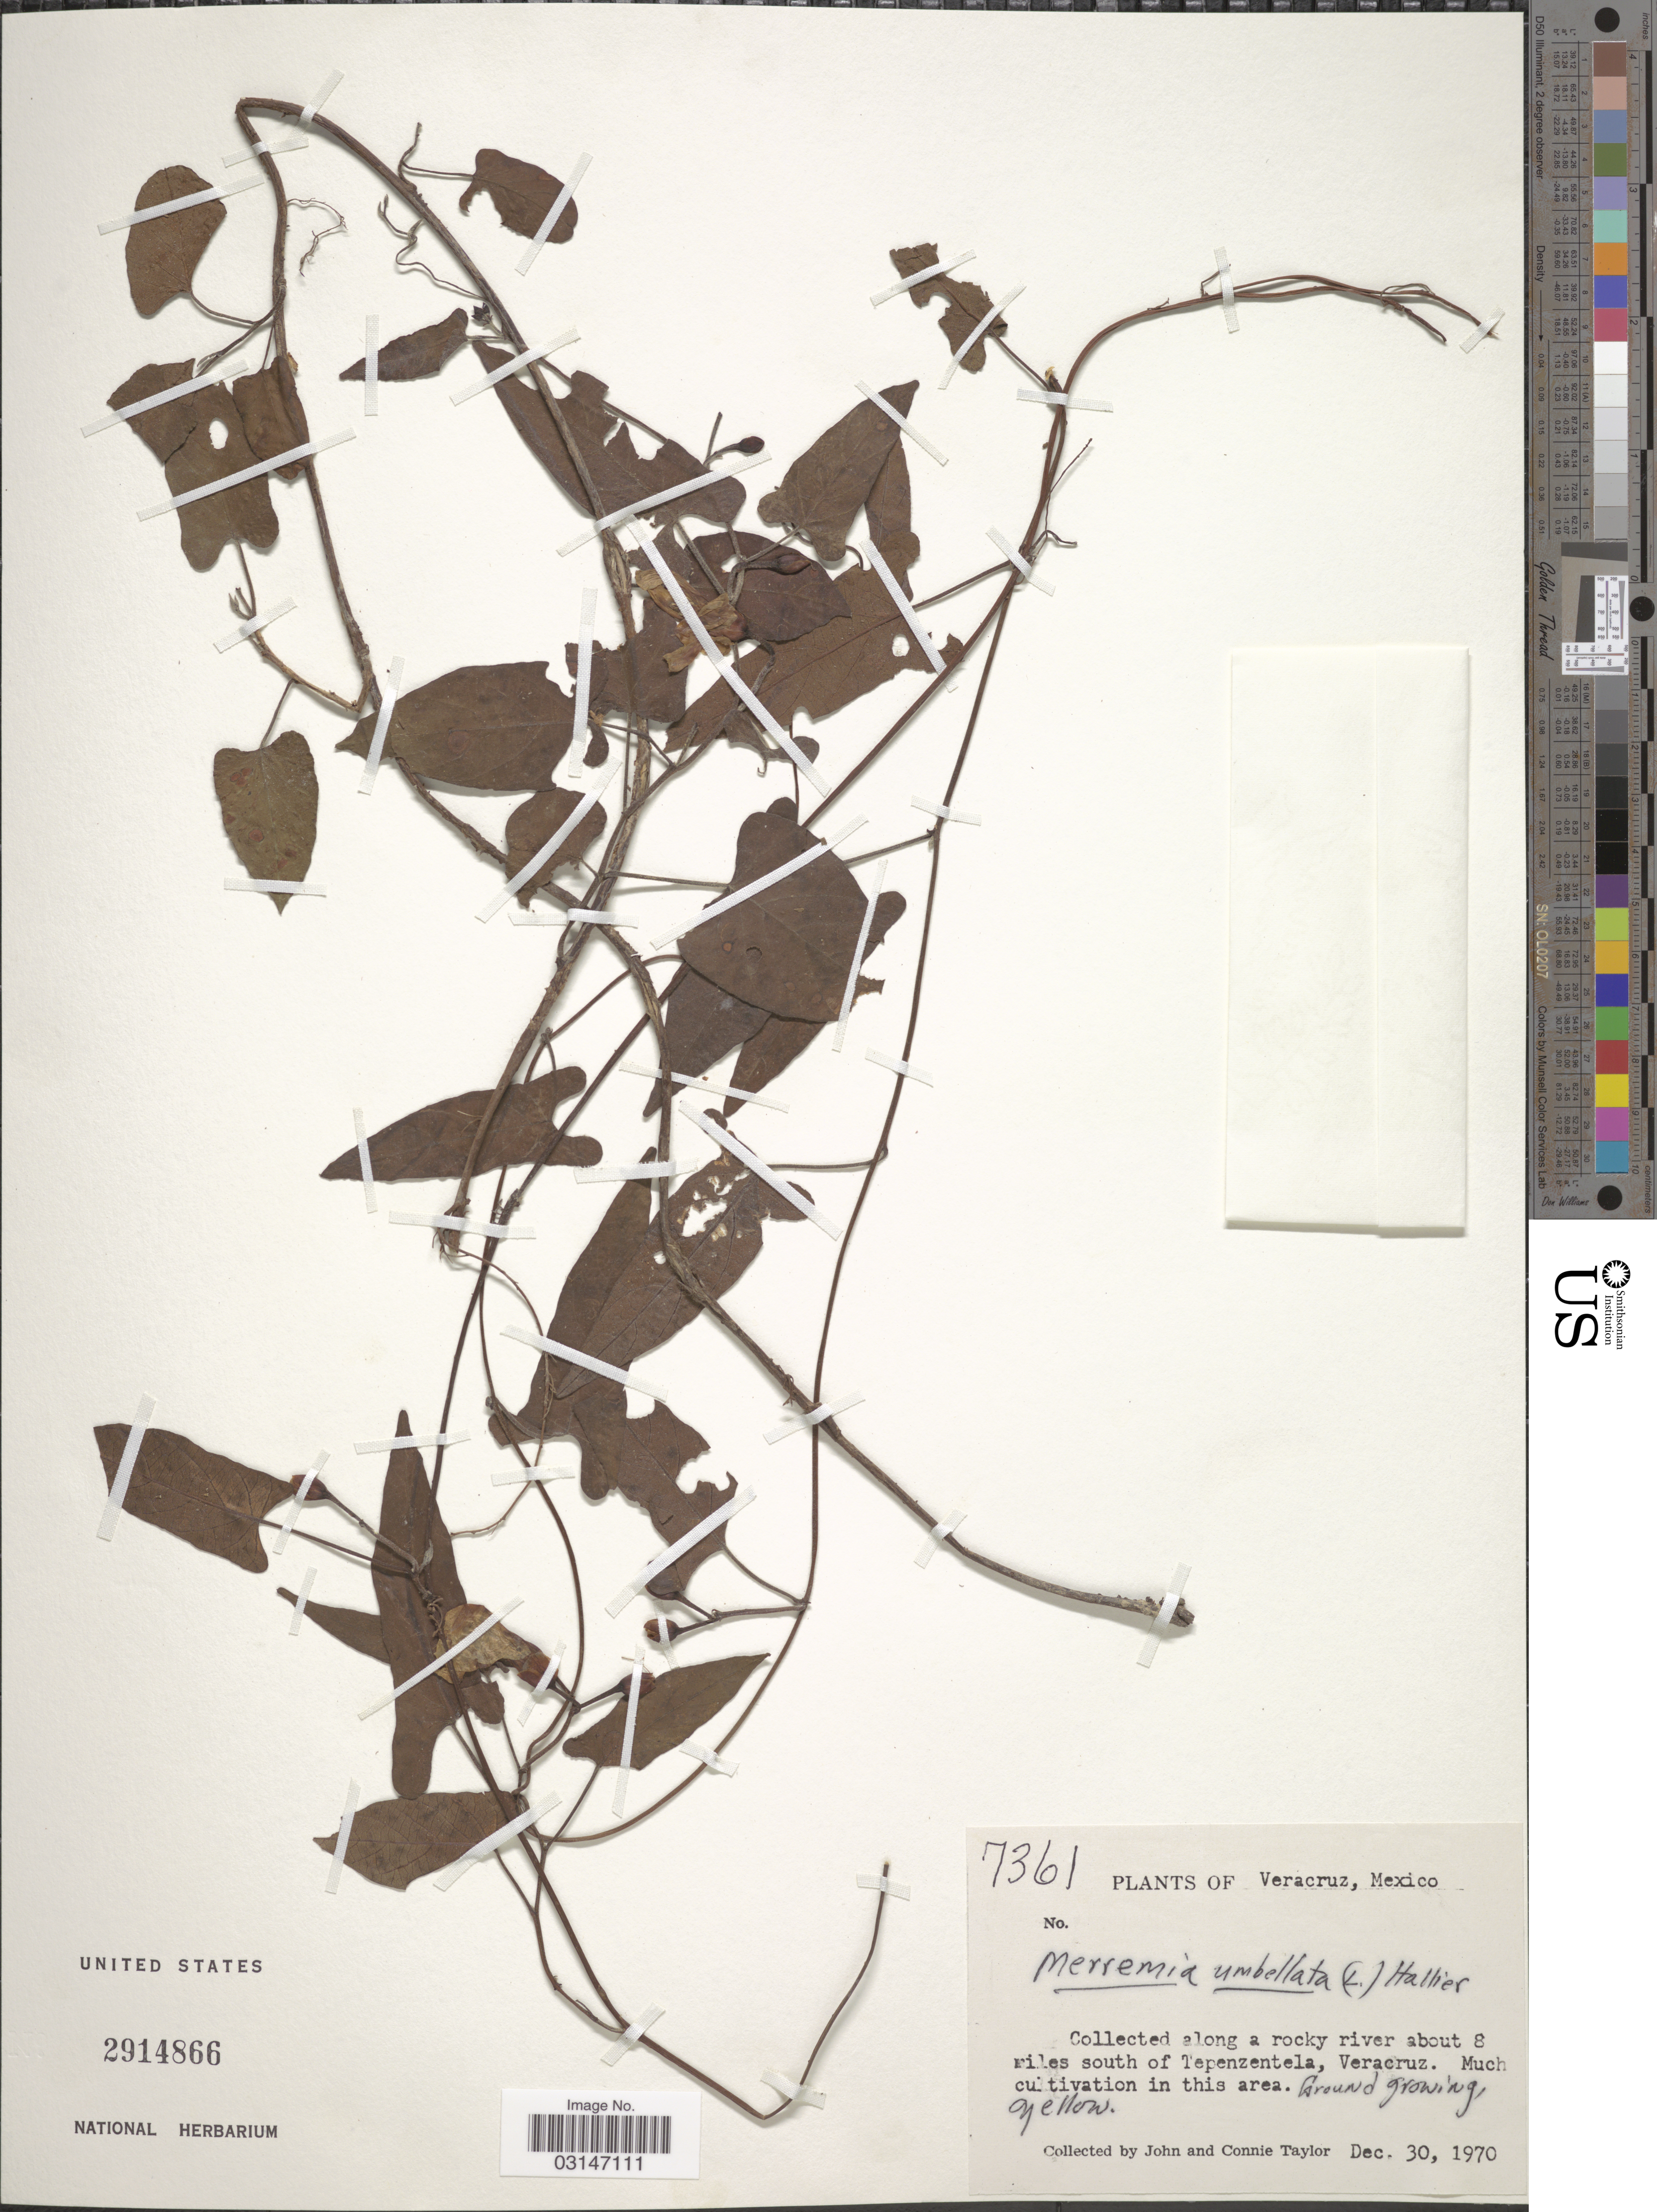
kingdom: Plantae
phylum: Tracheophyta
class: Magnoliopsida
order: Solanales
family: Convolvulaceae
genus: Merremia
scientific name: Merremia umbellata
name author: (L.) Hallier f.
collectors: J. Taylor & C. Taylor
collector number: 7361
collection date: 1970-12-30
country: Mexico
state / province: Veracruz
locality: Veracruz, along a rocky river about 8 miles south of Tepenzentela.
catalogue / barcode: US 2914866